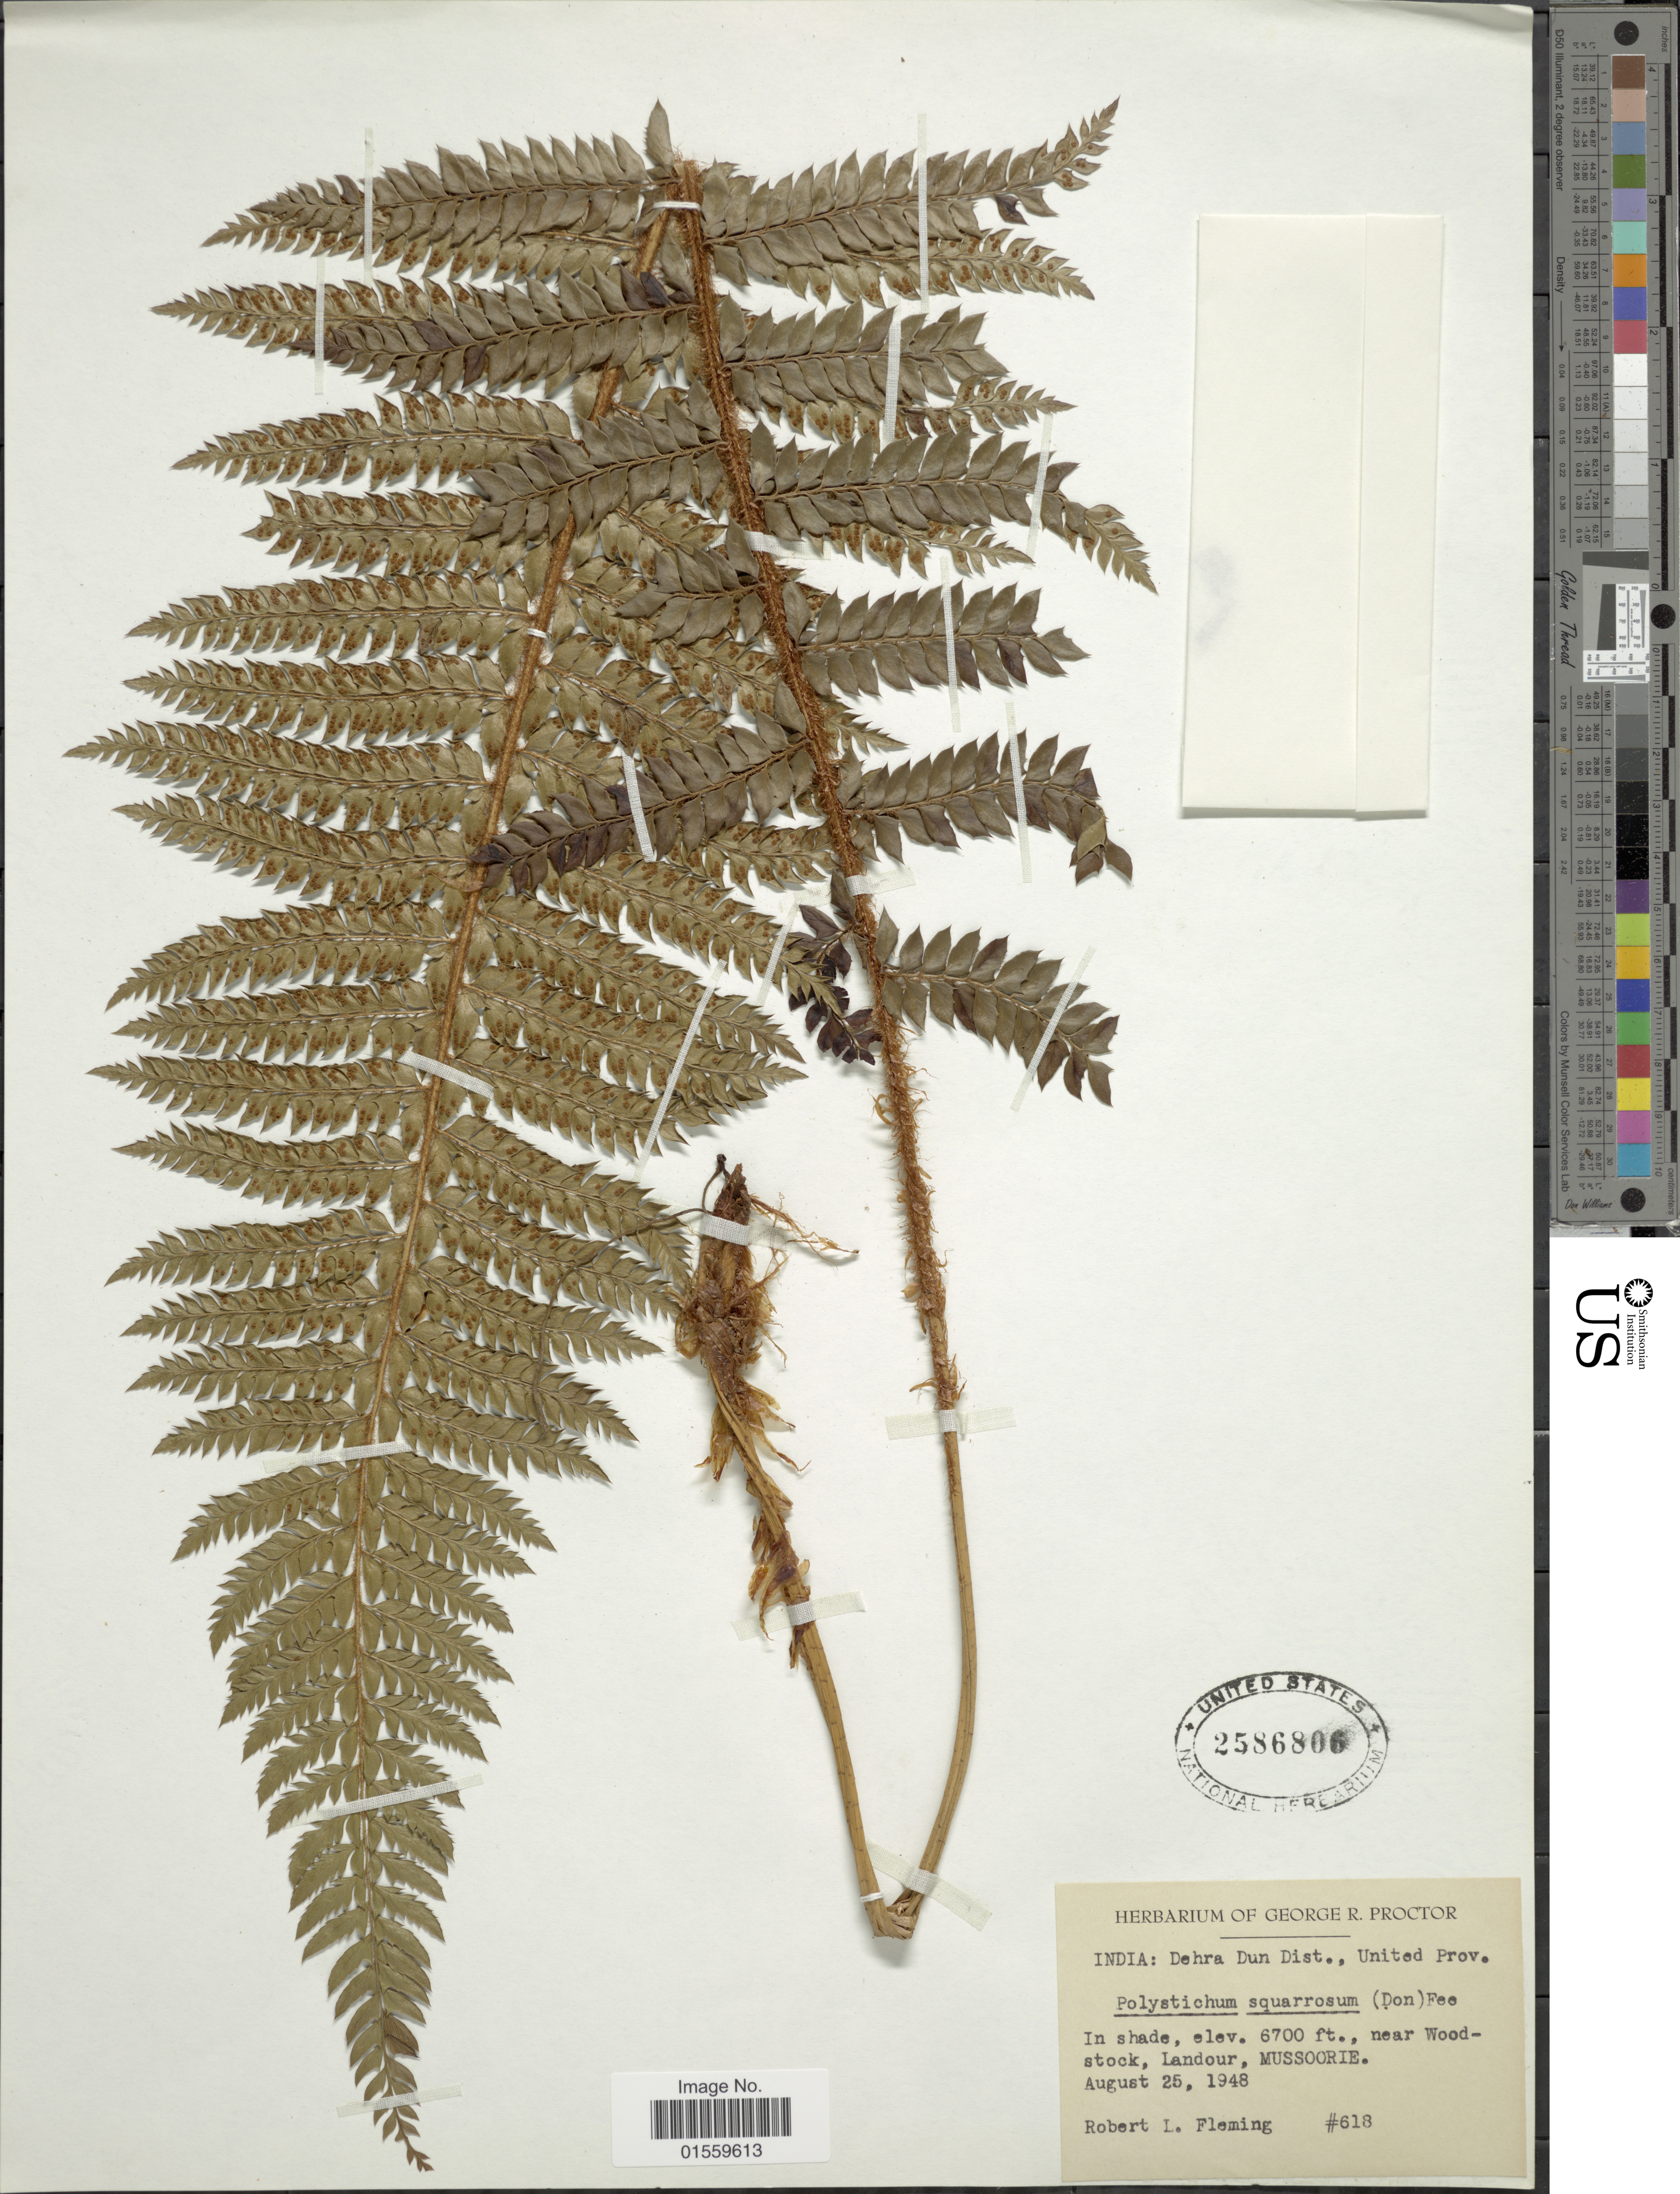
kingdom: Plantae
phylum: Tracheophyta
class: Polypodiopsida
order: Polypodiales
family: Dryopteridaceae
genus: Polystichum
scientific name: Polystichum squarrosum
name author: (D. Don) Fée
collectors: R. Fleming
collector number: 618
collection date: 1948-08-25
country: India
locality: Dehra Dun District., United Prov., In shade near Woodstock, Landour, Mussoorie.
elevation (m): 2042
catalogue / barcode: US 2586806